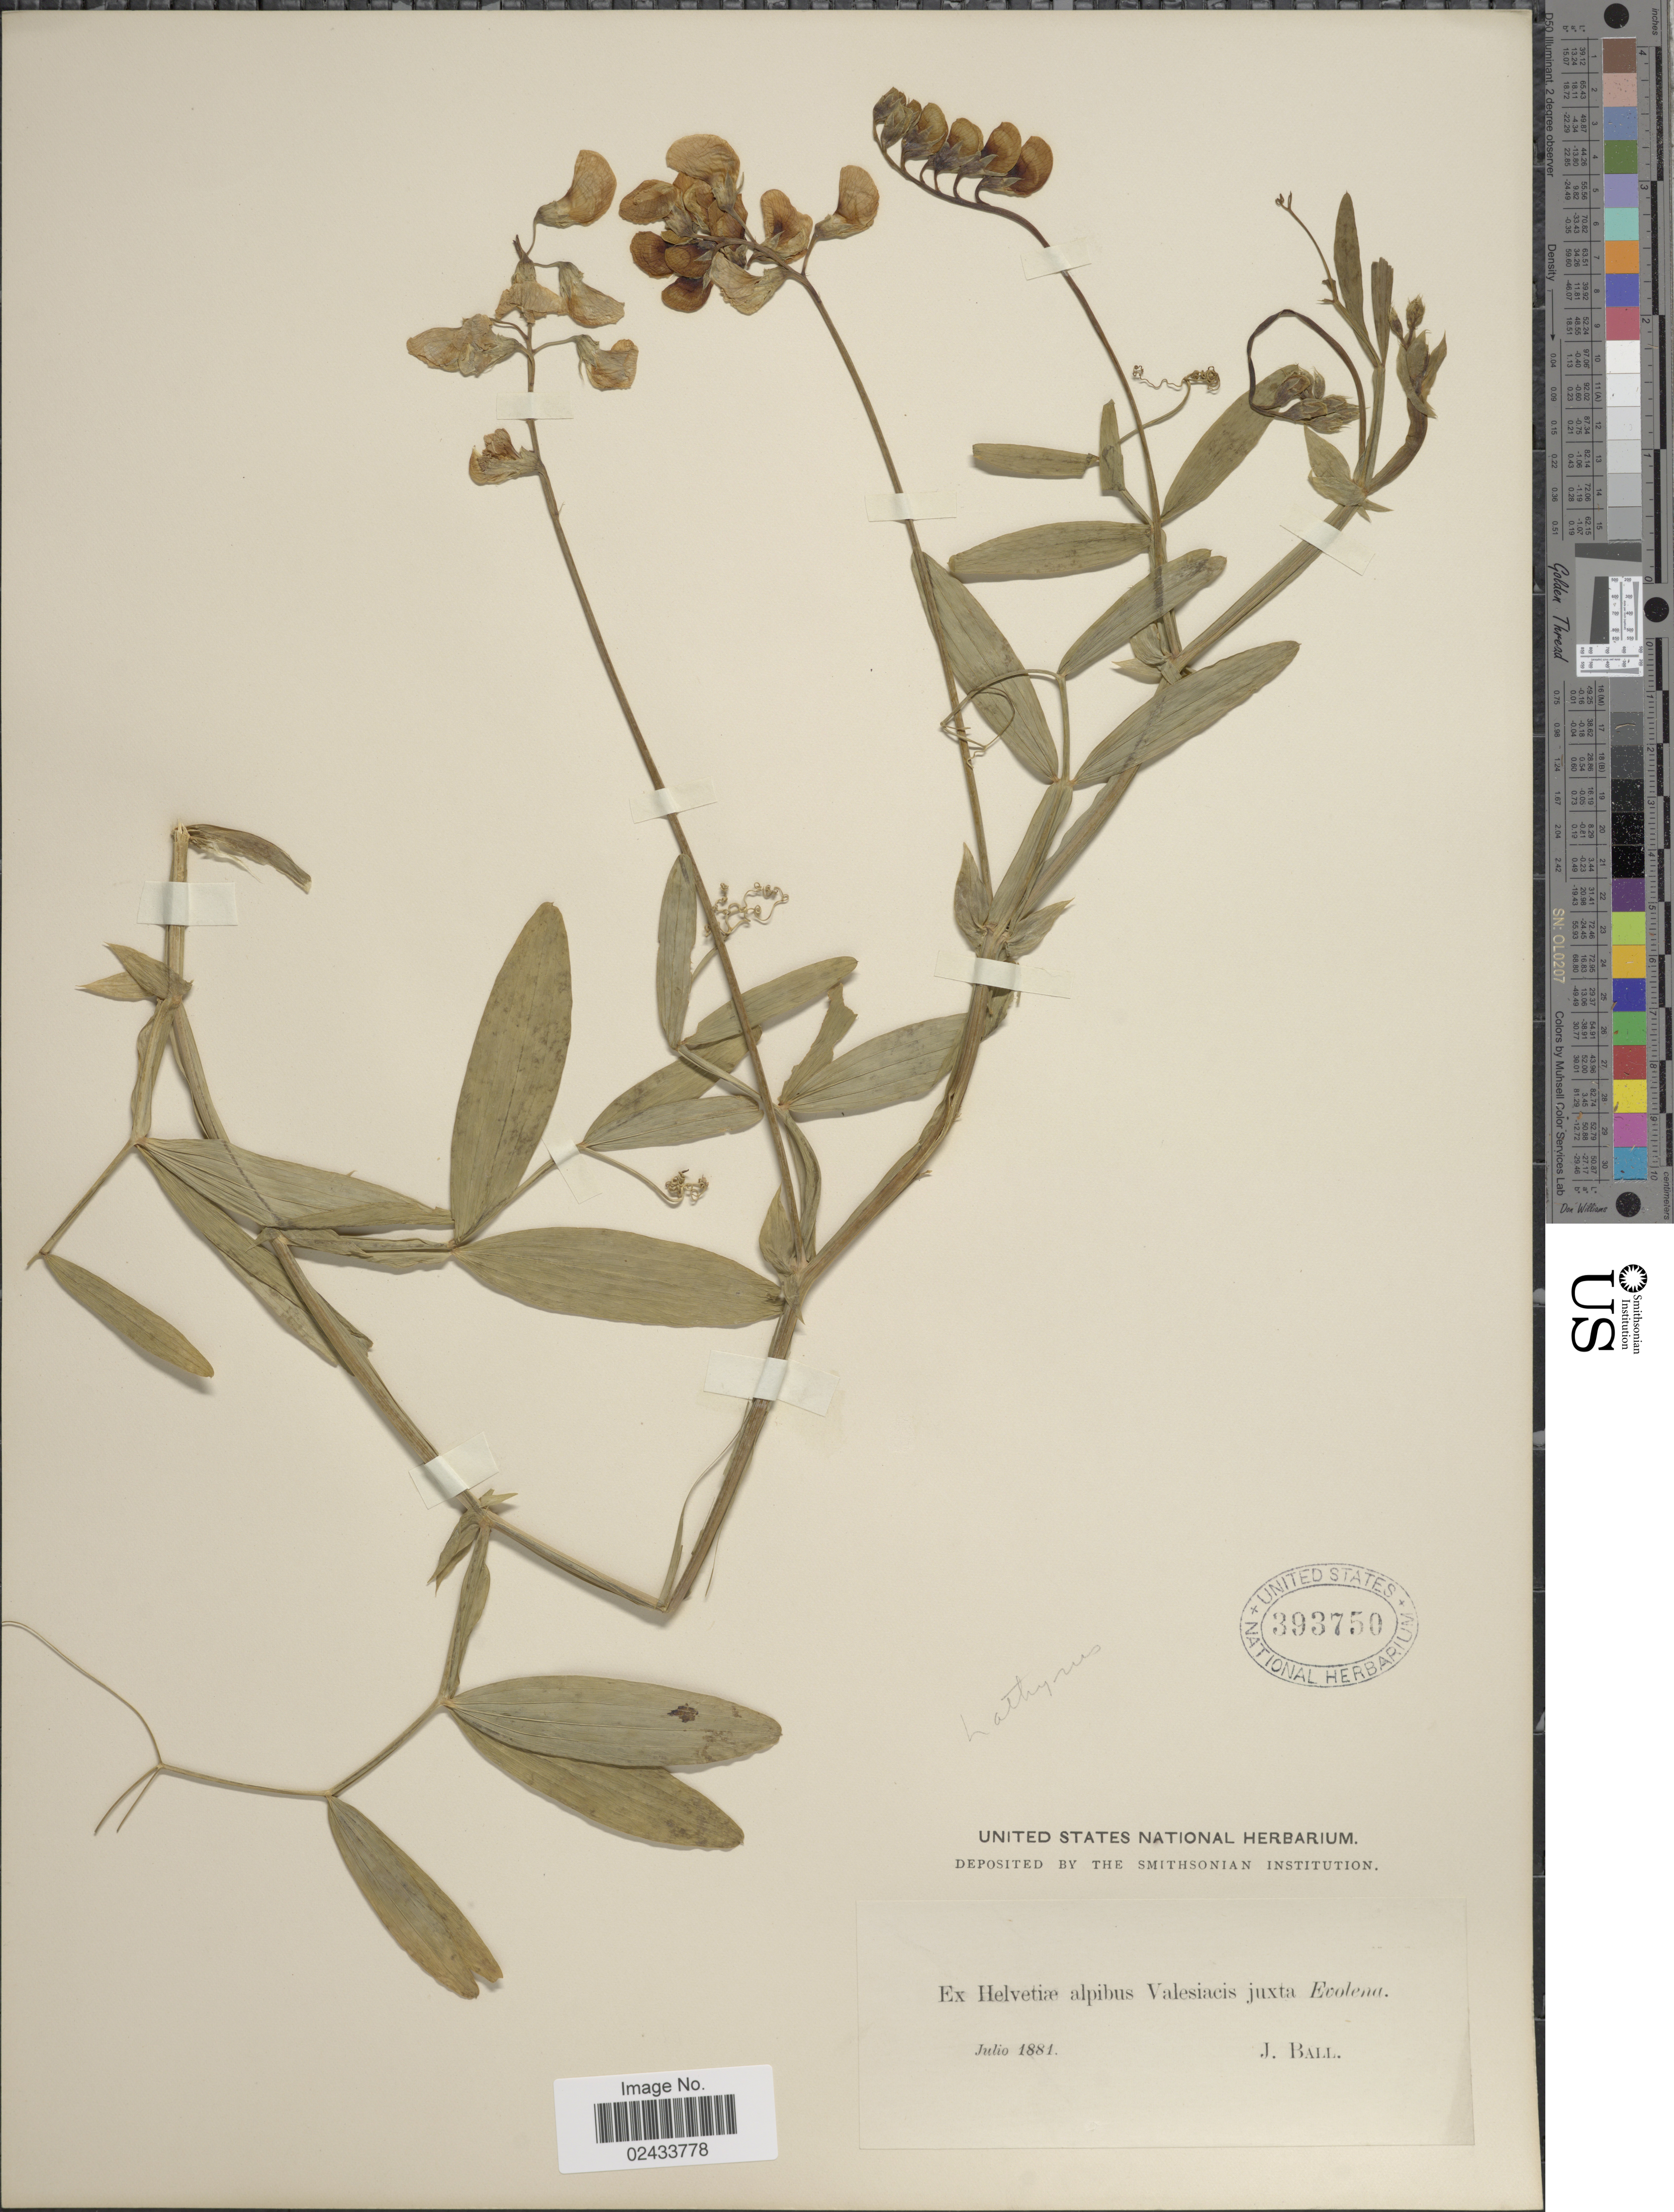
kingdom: Plantae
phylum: Tracheophyta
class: Magnoliopsida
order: Fabales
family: Fabaceae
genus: Lathyrus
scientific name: Lathyrus sp.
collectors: J. Ball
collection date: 1881-07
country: Switzerland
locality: Helvetiae alpibus Valesiacis juxta Evolena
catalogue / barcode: US 393750